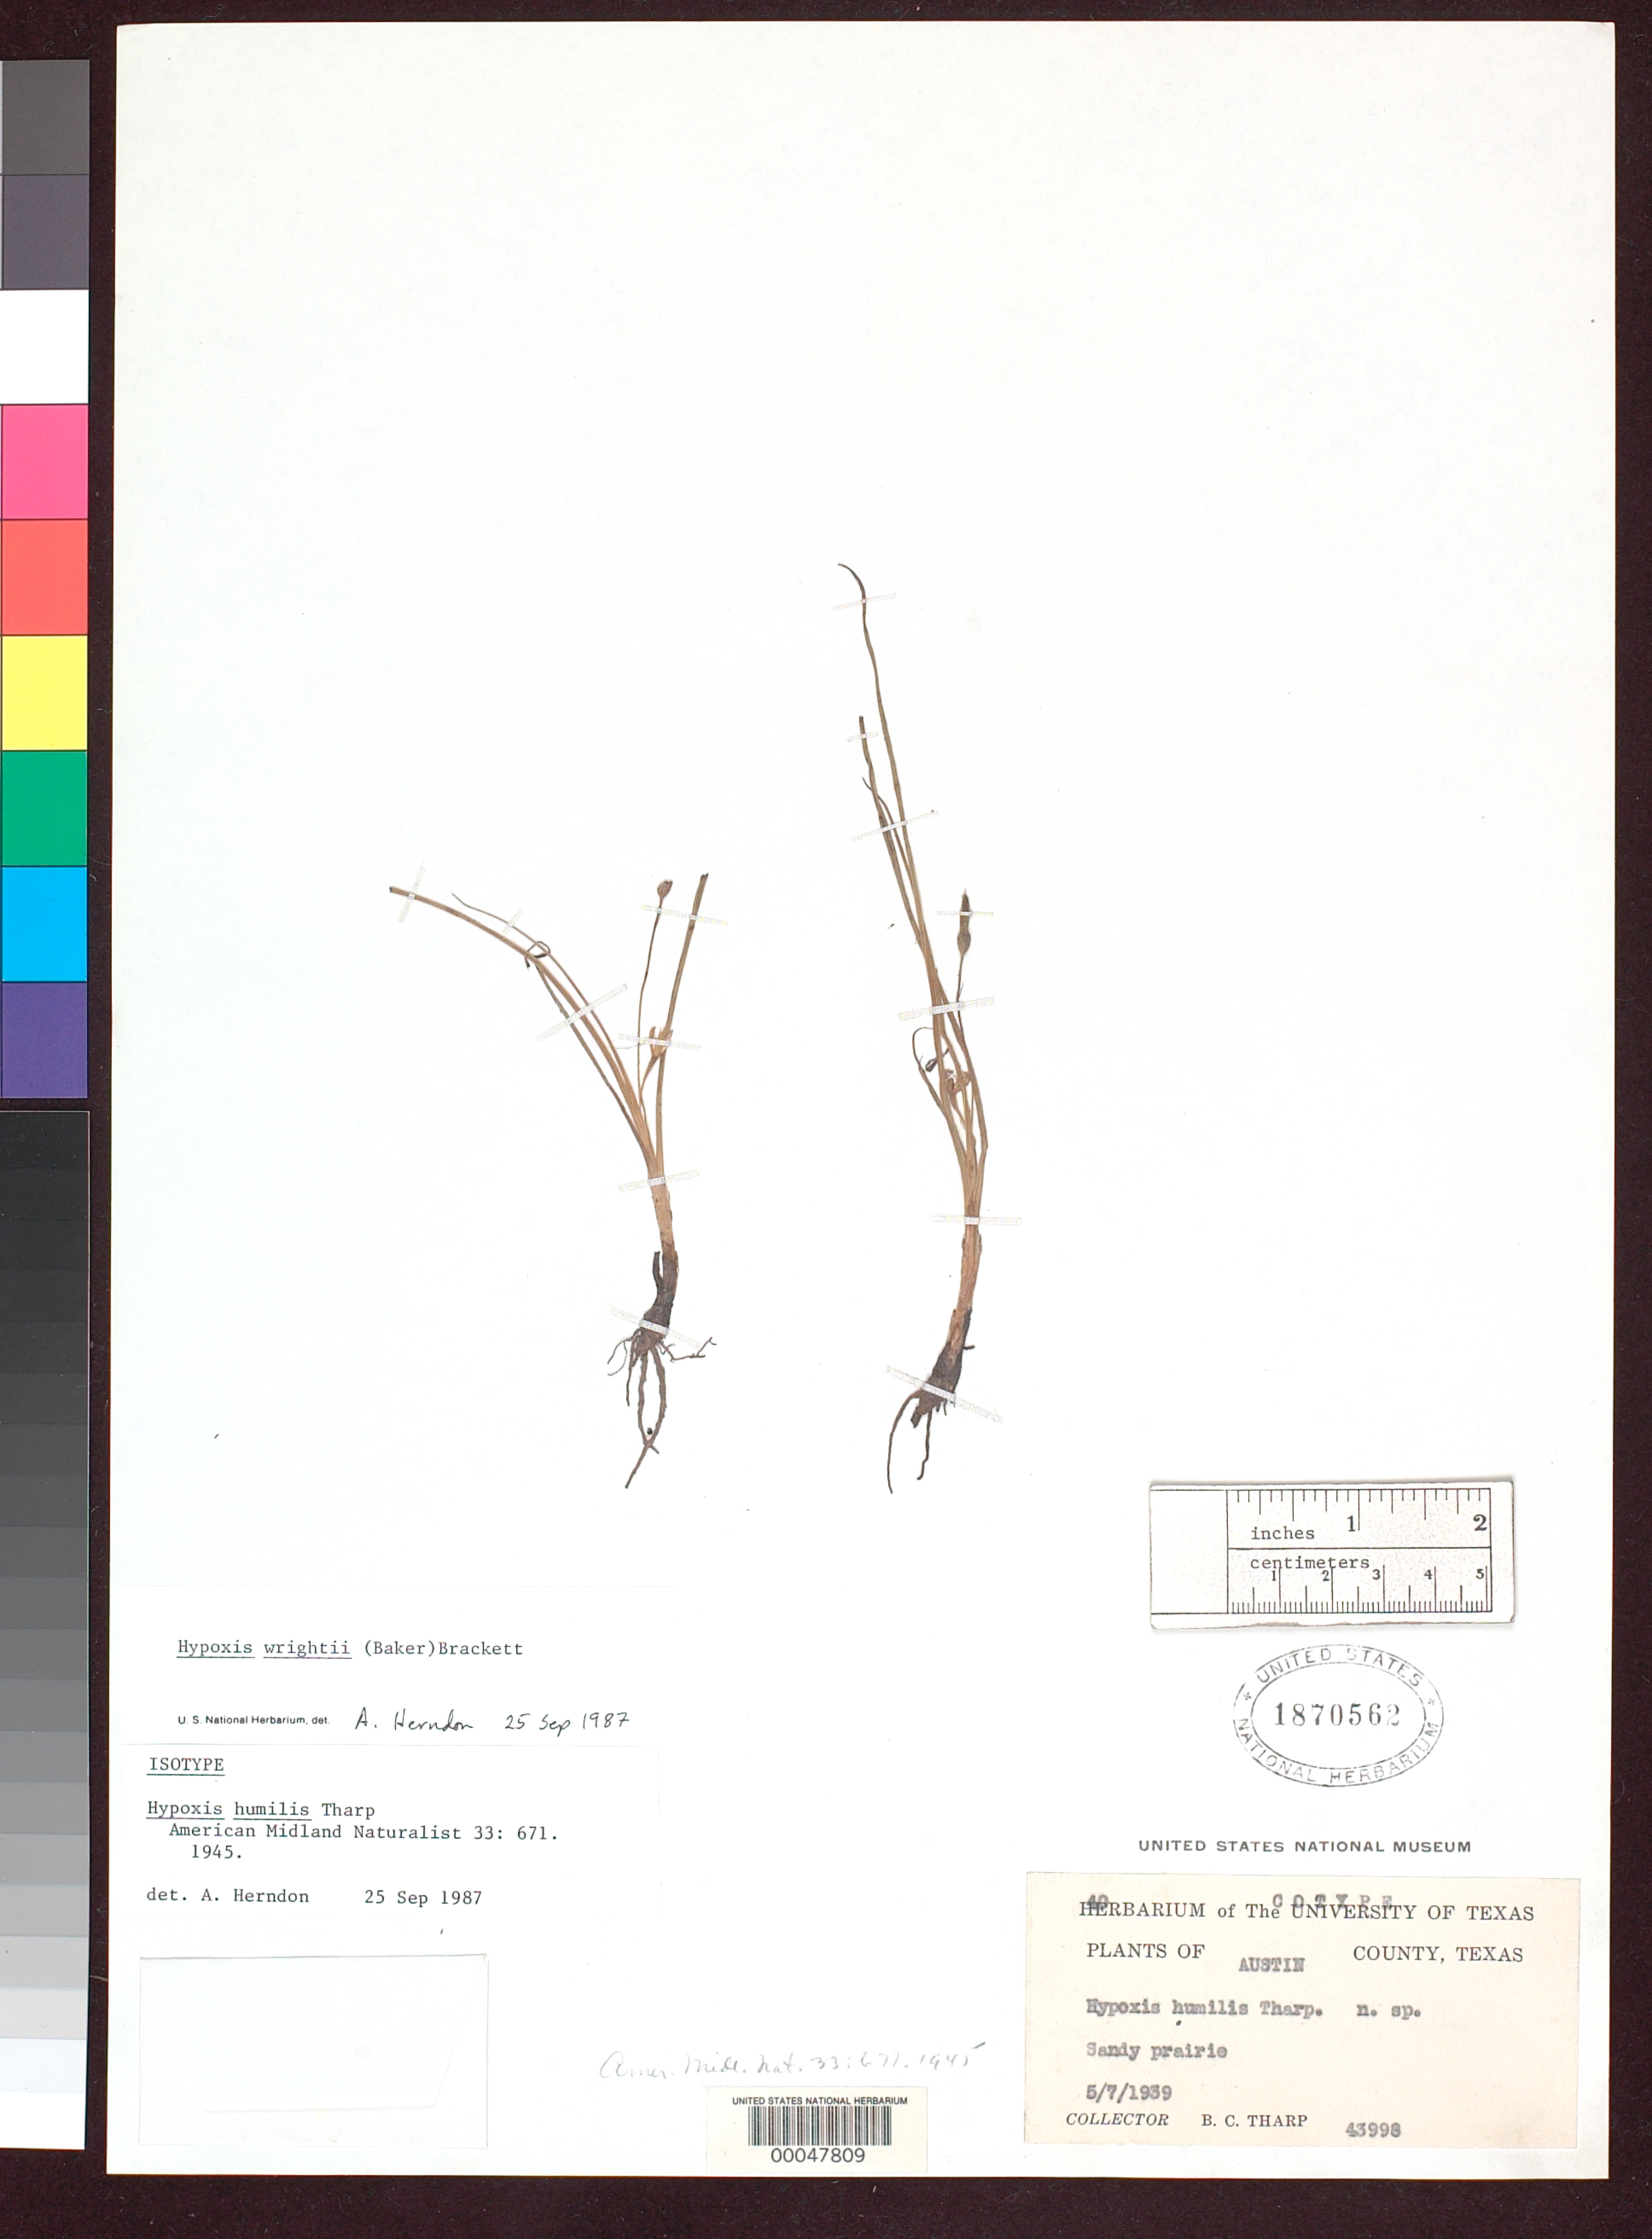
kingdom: Plantae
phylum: Tracheophyta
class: Liliopsida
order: Asparagales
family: Hypoxidaceae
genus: Hypoxis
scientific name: Hypoxis humilis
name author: Tharp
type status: Isotype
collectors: B. C. Tharp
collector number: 43998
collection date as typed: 05 Jul 1939 or 07 May 1939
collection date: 1939-05-07 or 1939-07-05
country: United States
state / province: Texas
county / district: Austin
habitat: Sandy prairie.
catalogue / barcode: US 1870562